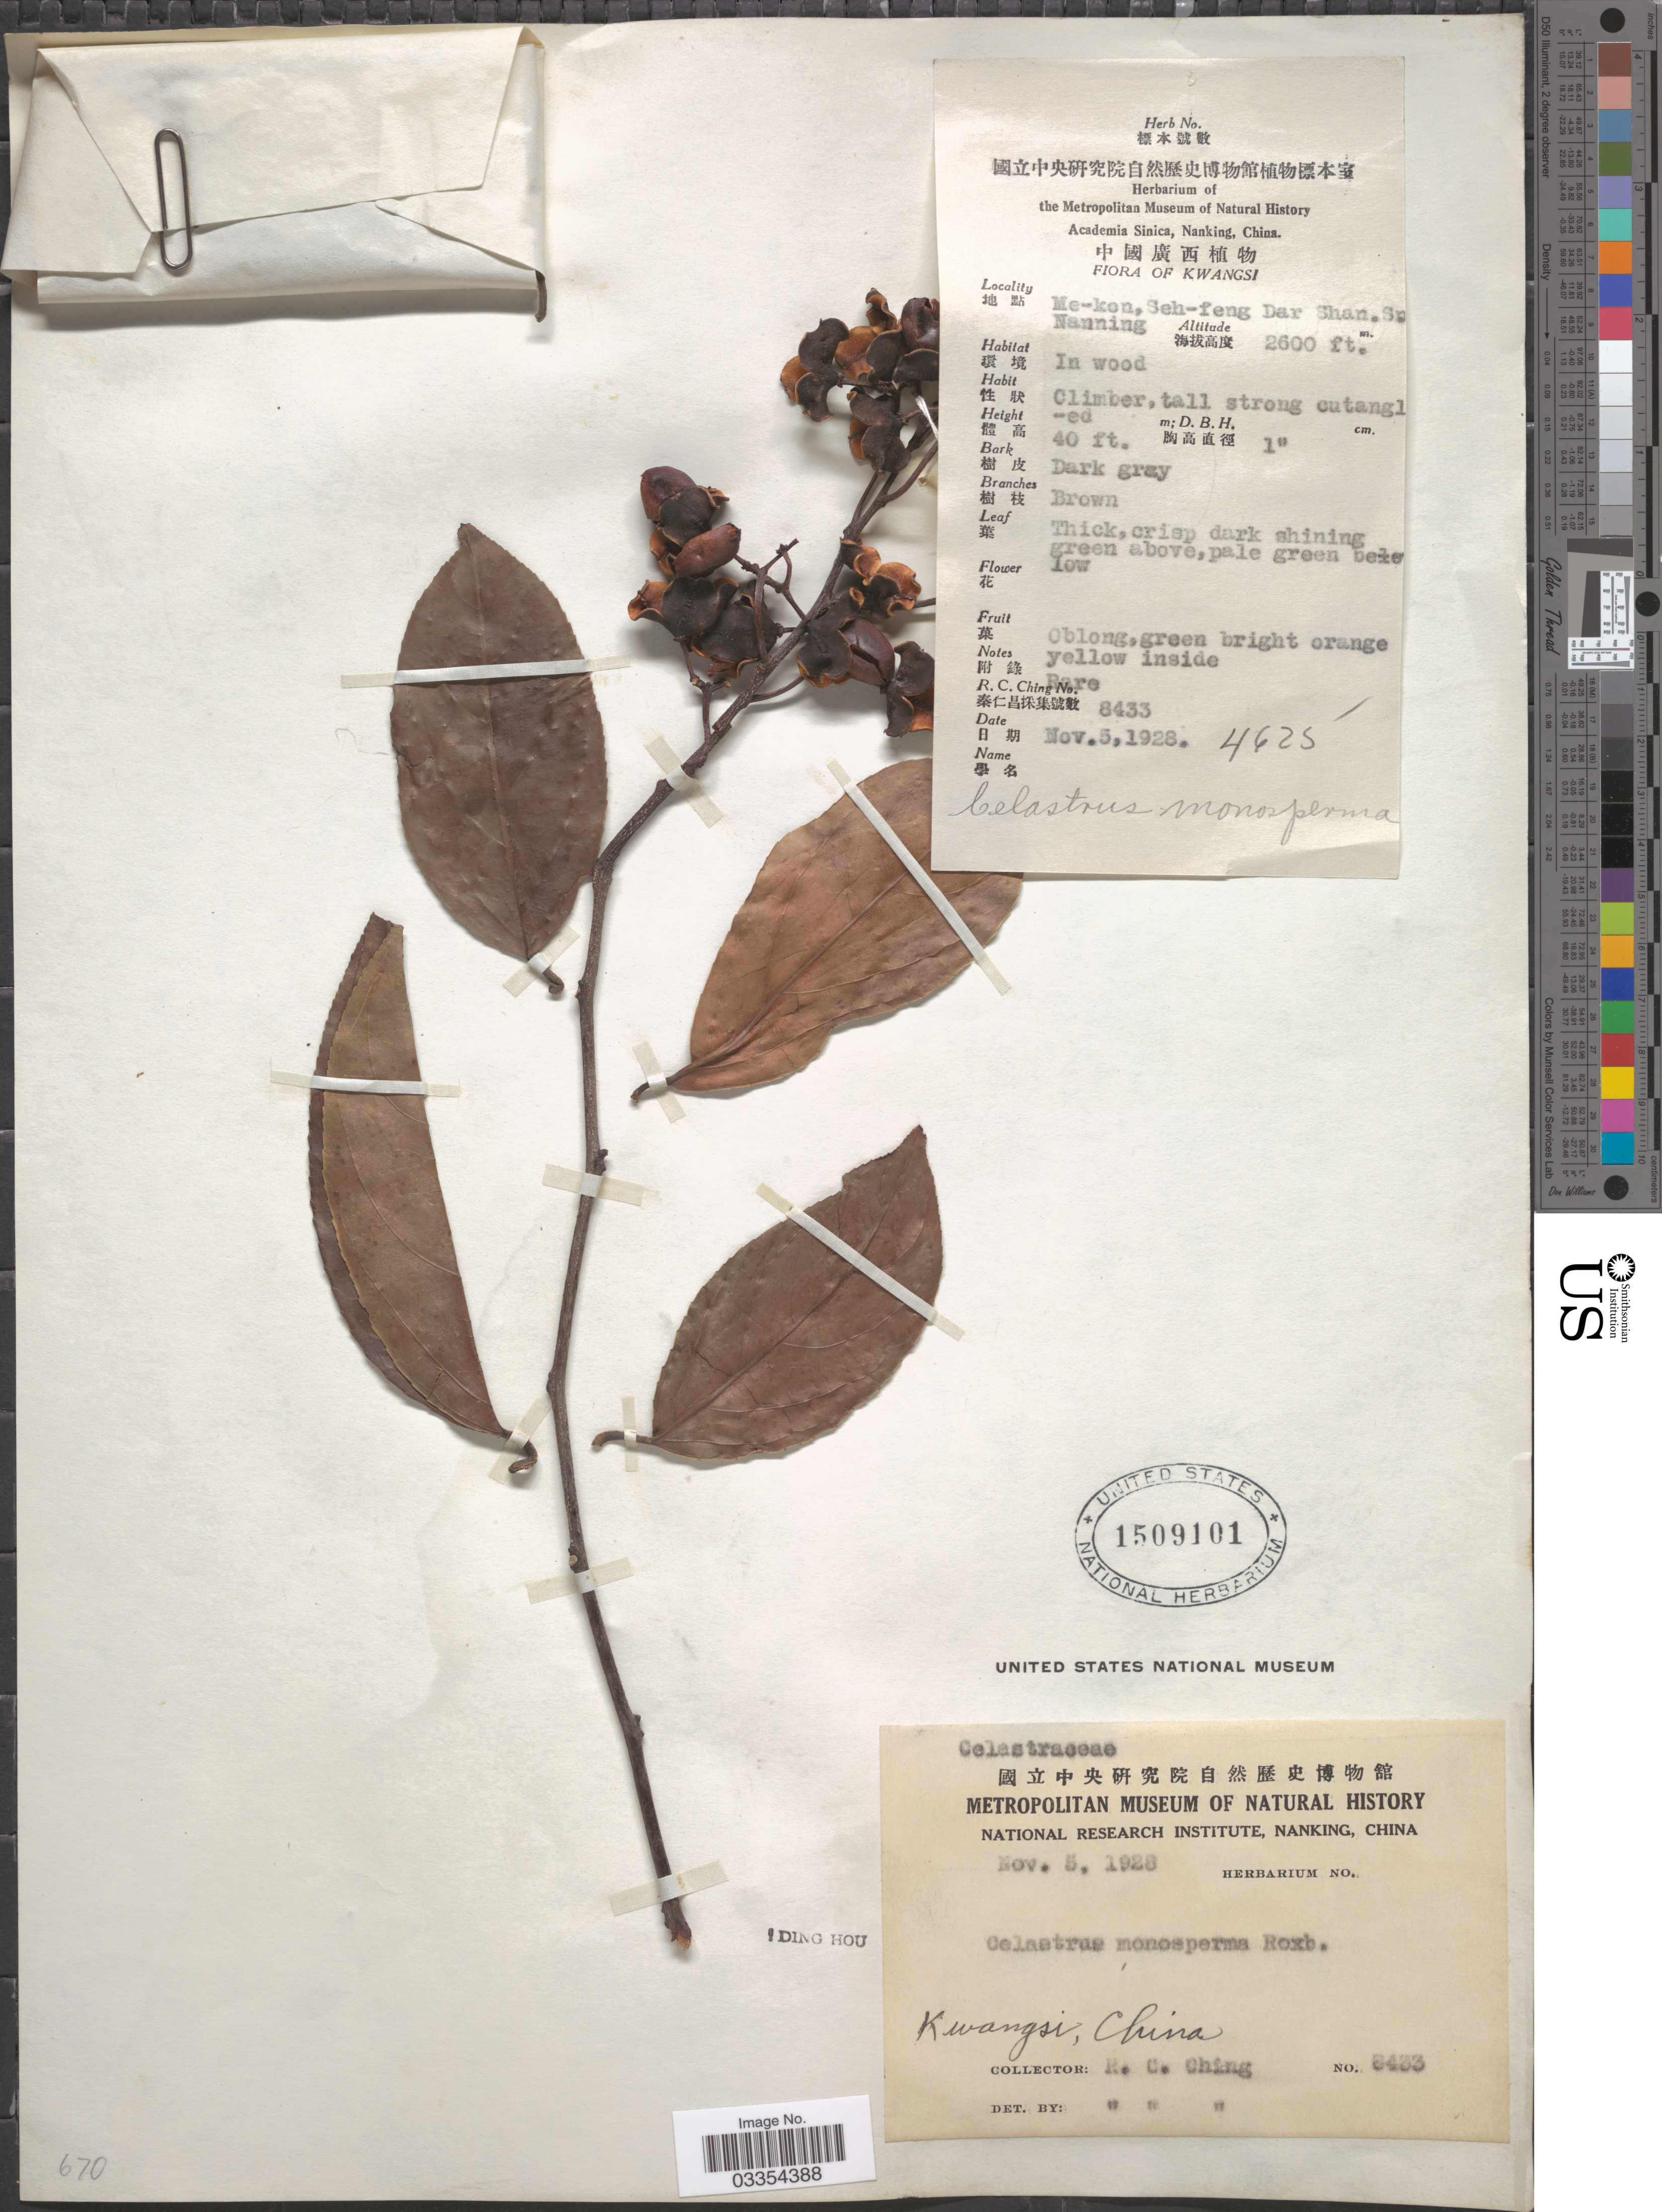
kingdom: Plantae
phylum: Tracheophyta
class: Magnoliopsida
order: Celastrales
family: Celastraceae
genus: Celastrus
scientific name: Celastrus monospermus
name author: Roxb.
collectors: R. C. Ching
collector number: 8433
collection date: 1928-11-05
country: China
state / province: Guangxi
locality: Kwangsi. Me-kon, Seh-feng Dar Shan. S. Nanning.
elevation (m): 792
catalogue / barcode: US 1509101